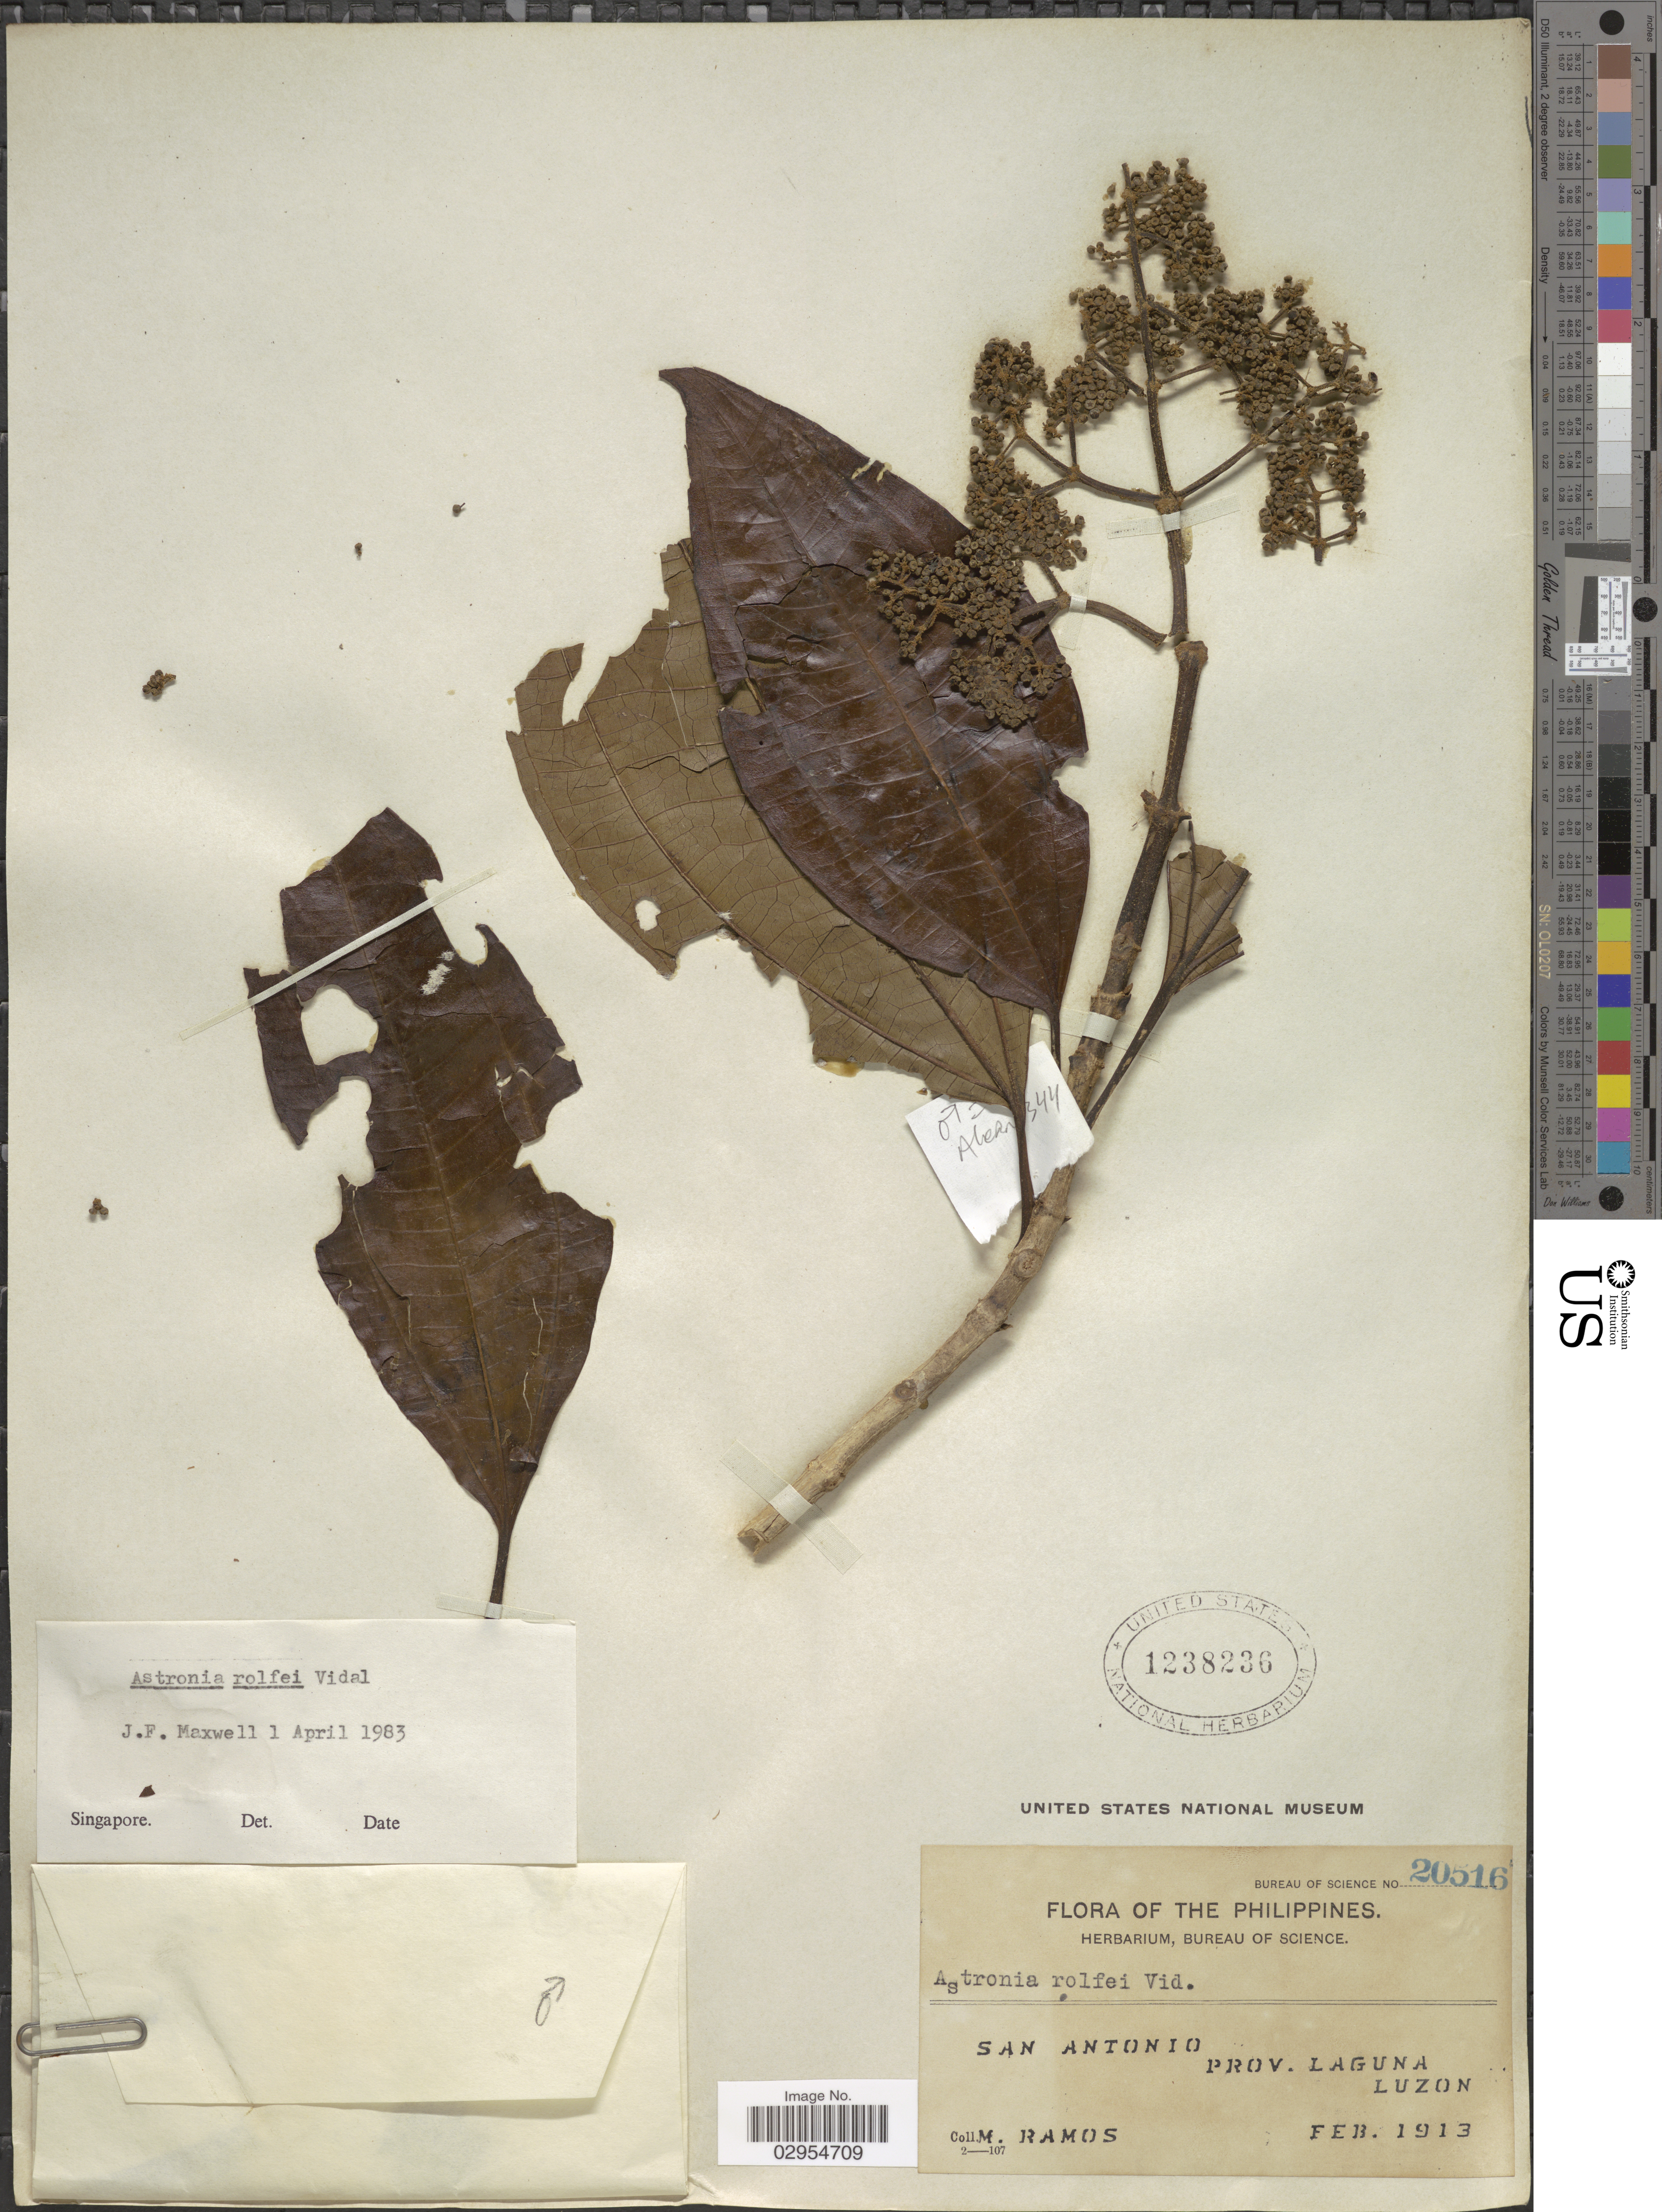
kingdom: Plantae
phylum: Tracheophyta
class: Magnoliopsida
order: Myrtales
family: Melastomataceae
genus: Astronia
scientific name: Astronia rolfei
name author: S. Vidal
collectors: M. Ramos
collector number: Bureau of Science 20516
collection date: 1913-02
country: Philippines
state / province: Calabarzon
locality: San Antonio, Prov. Laguna, Luzon.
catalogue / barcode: US 1238236